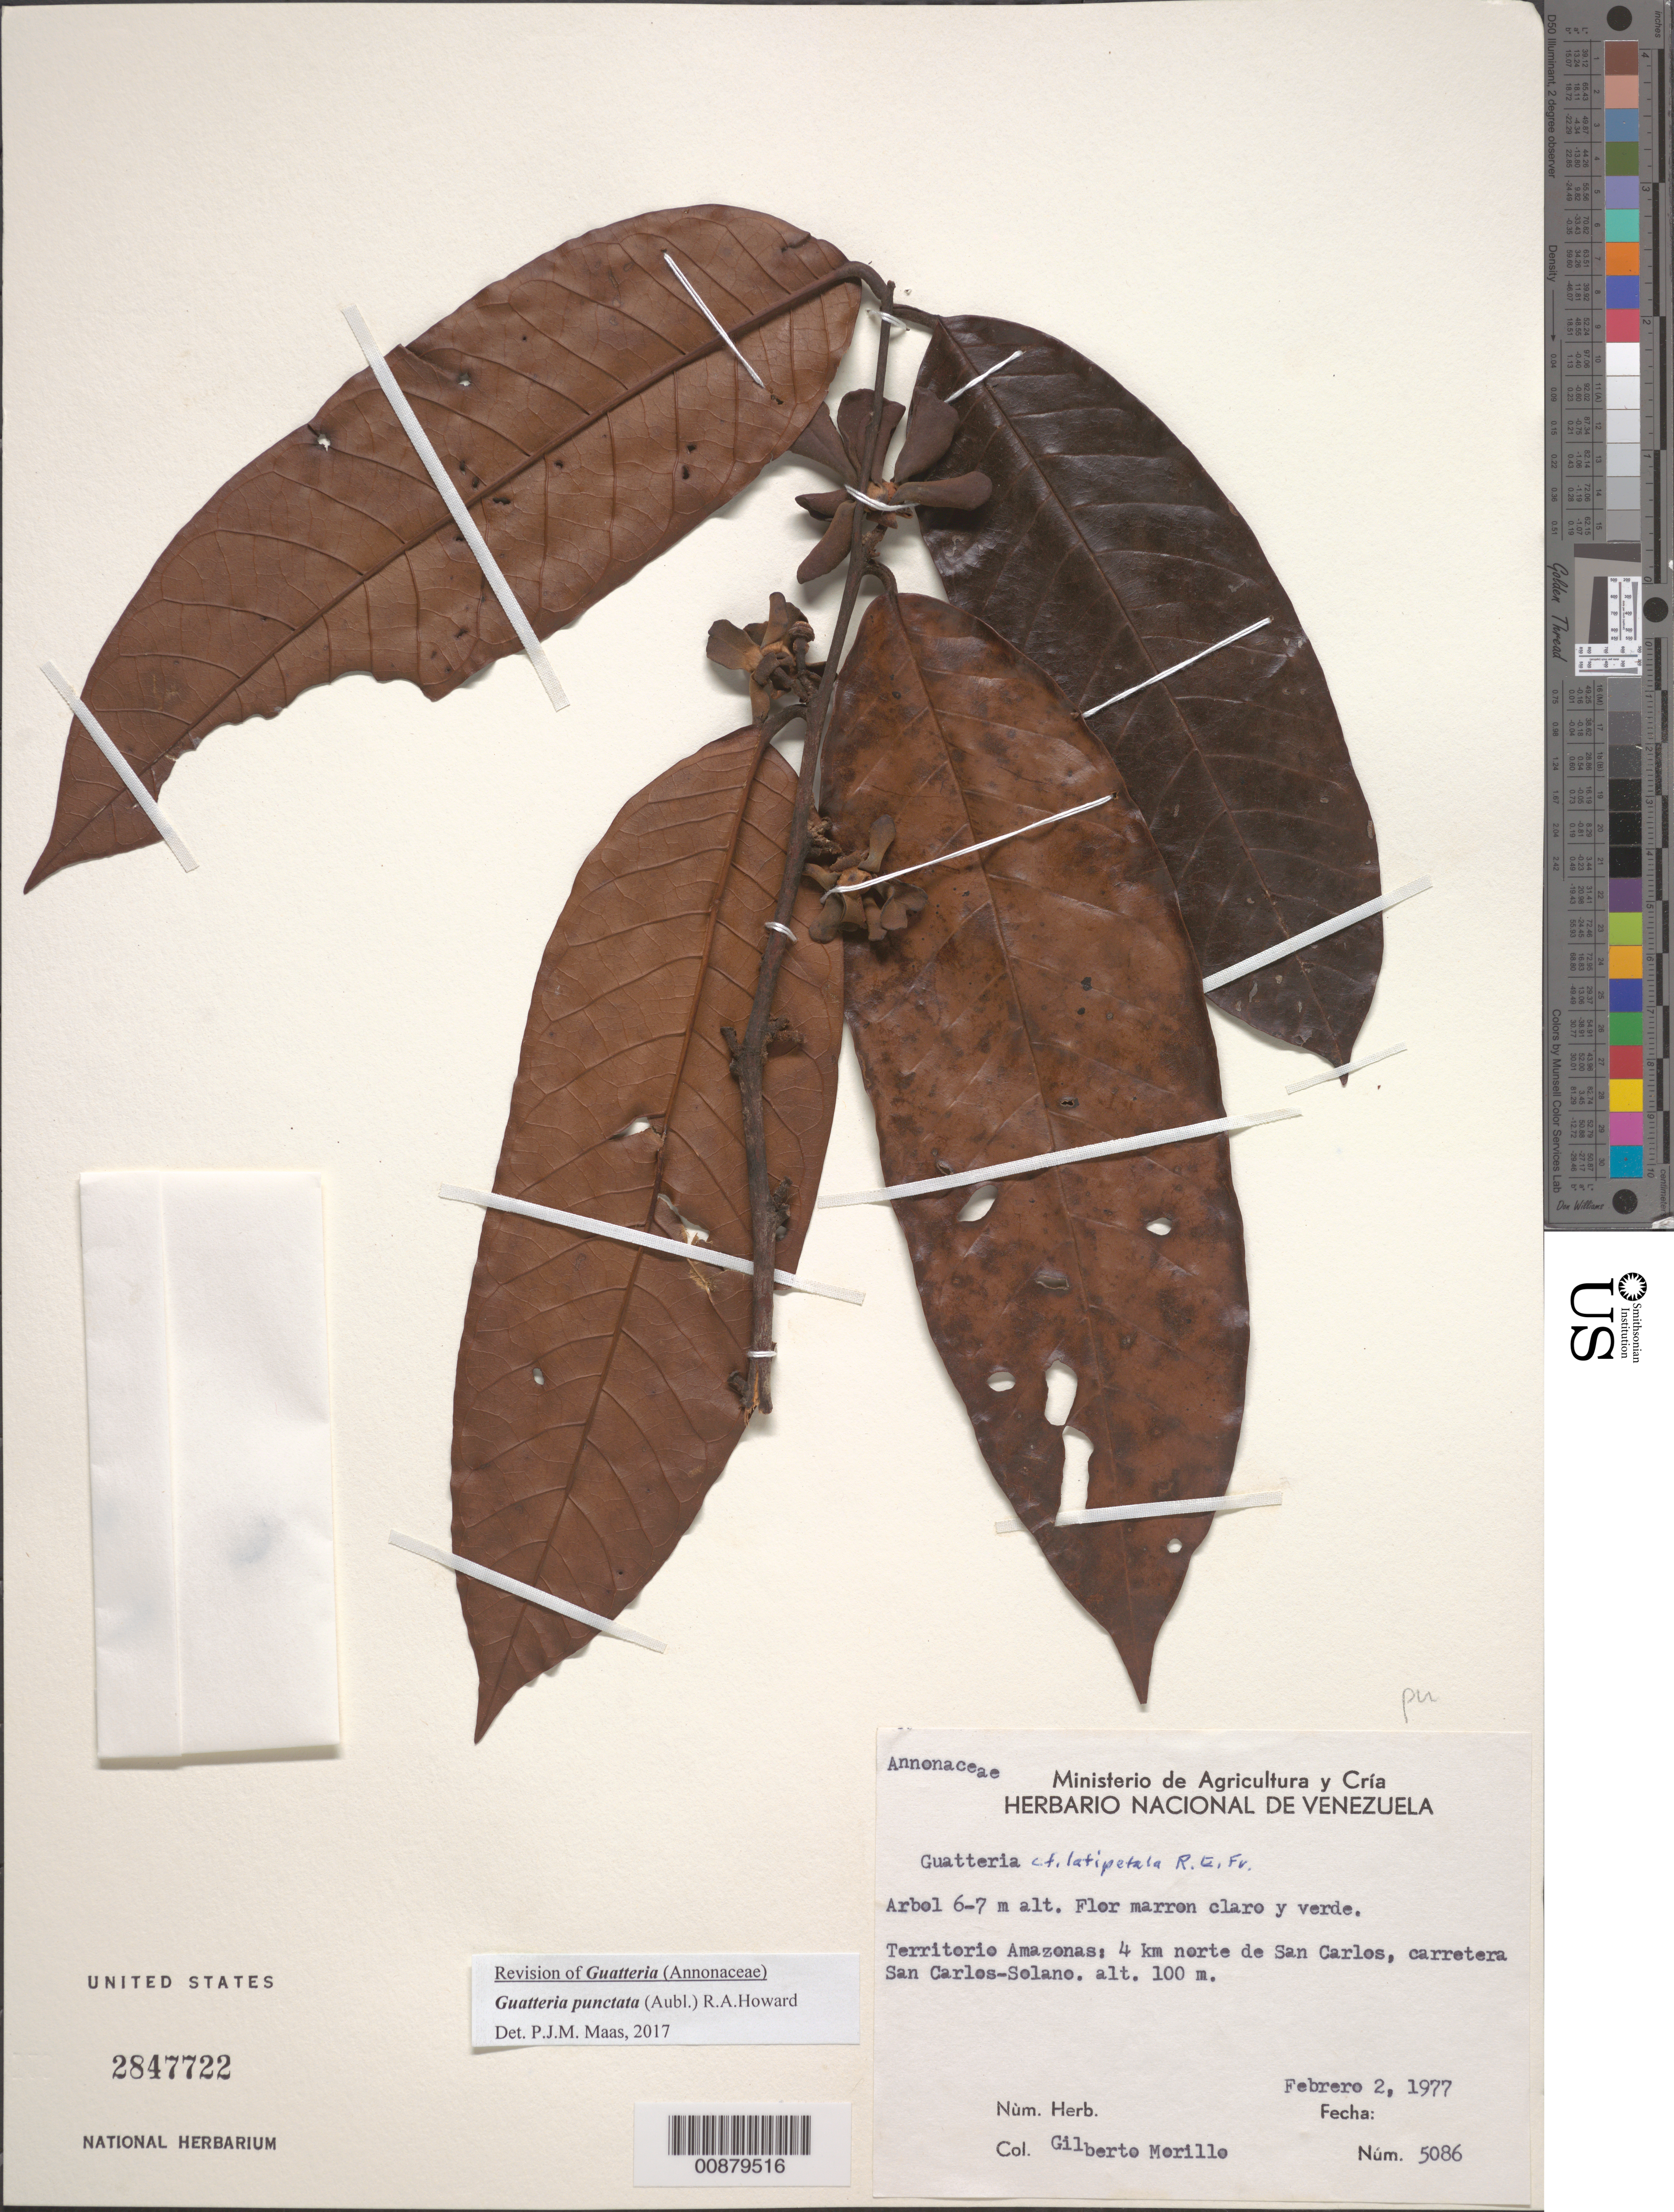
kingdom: Plantae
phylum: Tracheophyta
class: Magnoliopsida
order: Magnoliales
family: Annonaceae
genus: Guatteria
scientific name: Guatteria punctata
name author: (Aubl.) R.A. Howard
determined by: Maas, Paul J.; Maas, H.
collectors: G. Morillo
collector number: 5086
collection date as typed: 2-Feb-77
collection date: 1977-02-02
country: Venezuela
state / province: Amazonas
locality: Carretera San Carlos-Solano, 4 km N of San Carlos de Río Negro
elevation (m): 100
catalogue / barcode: US 2847722